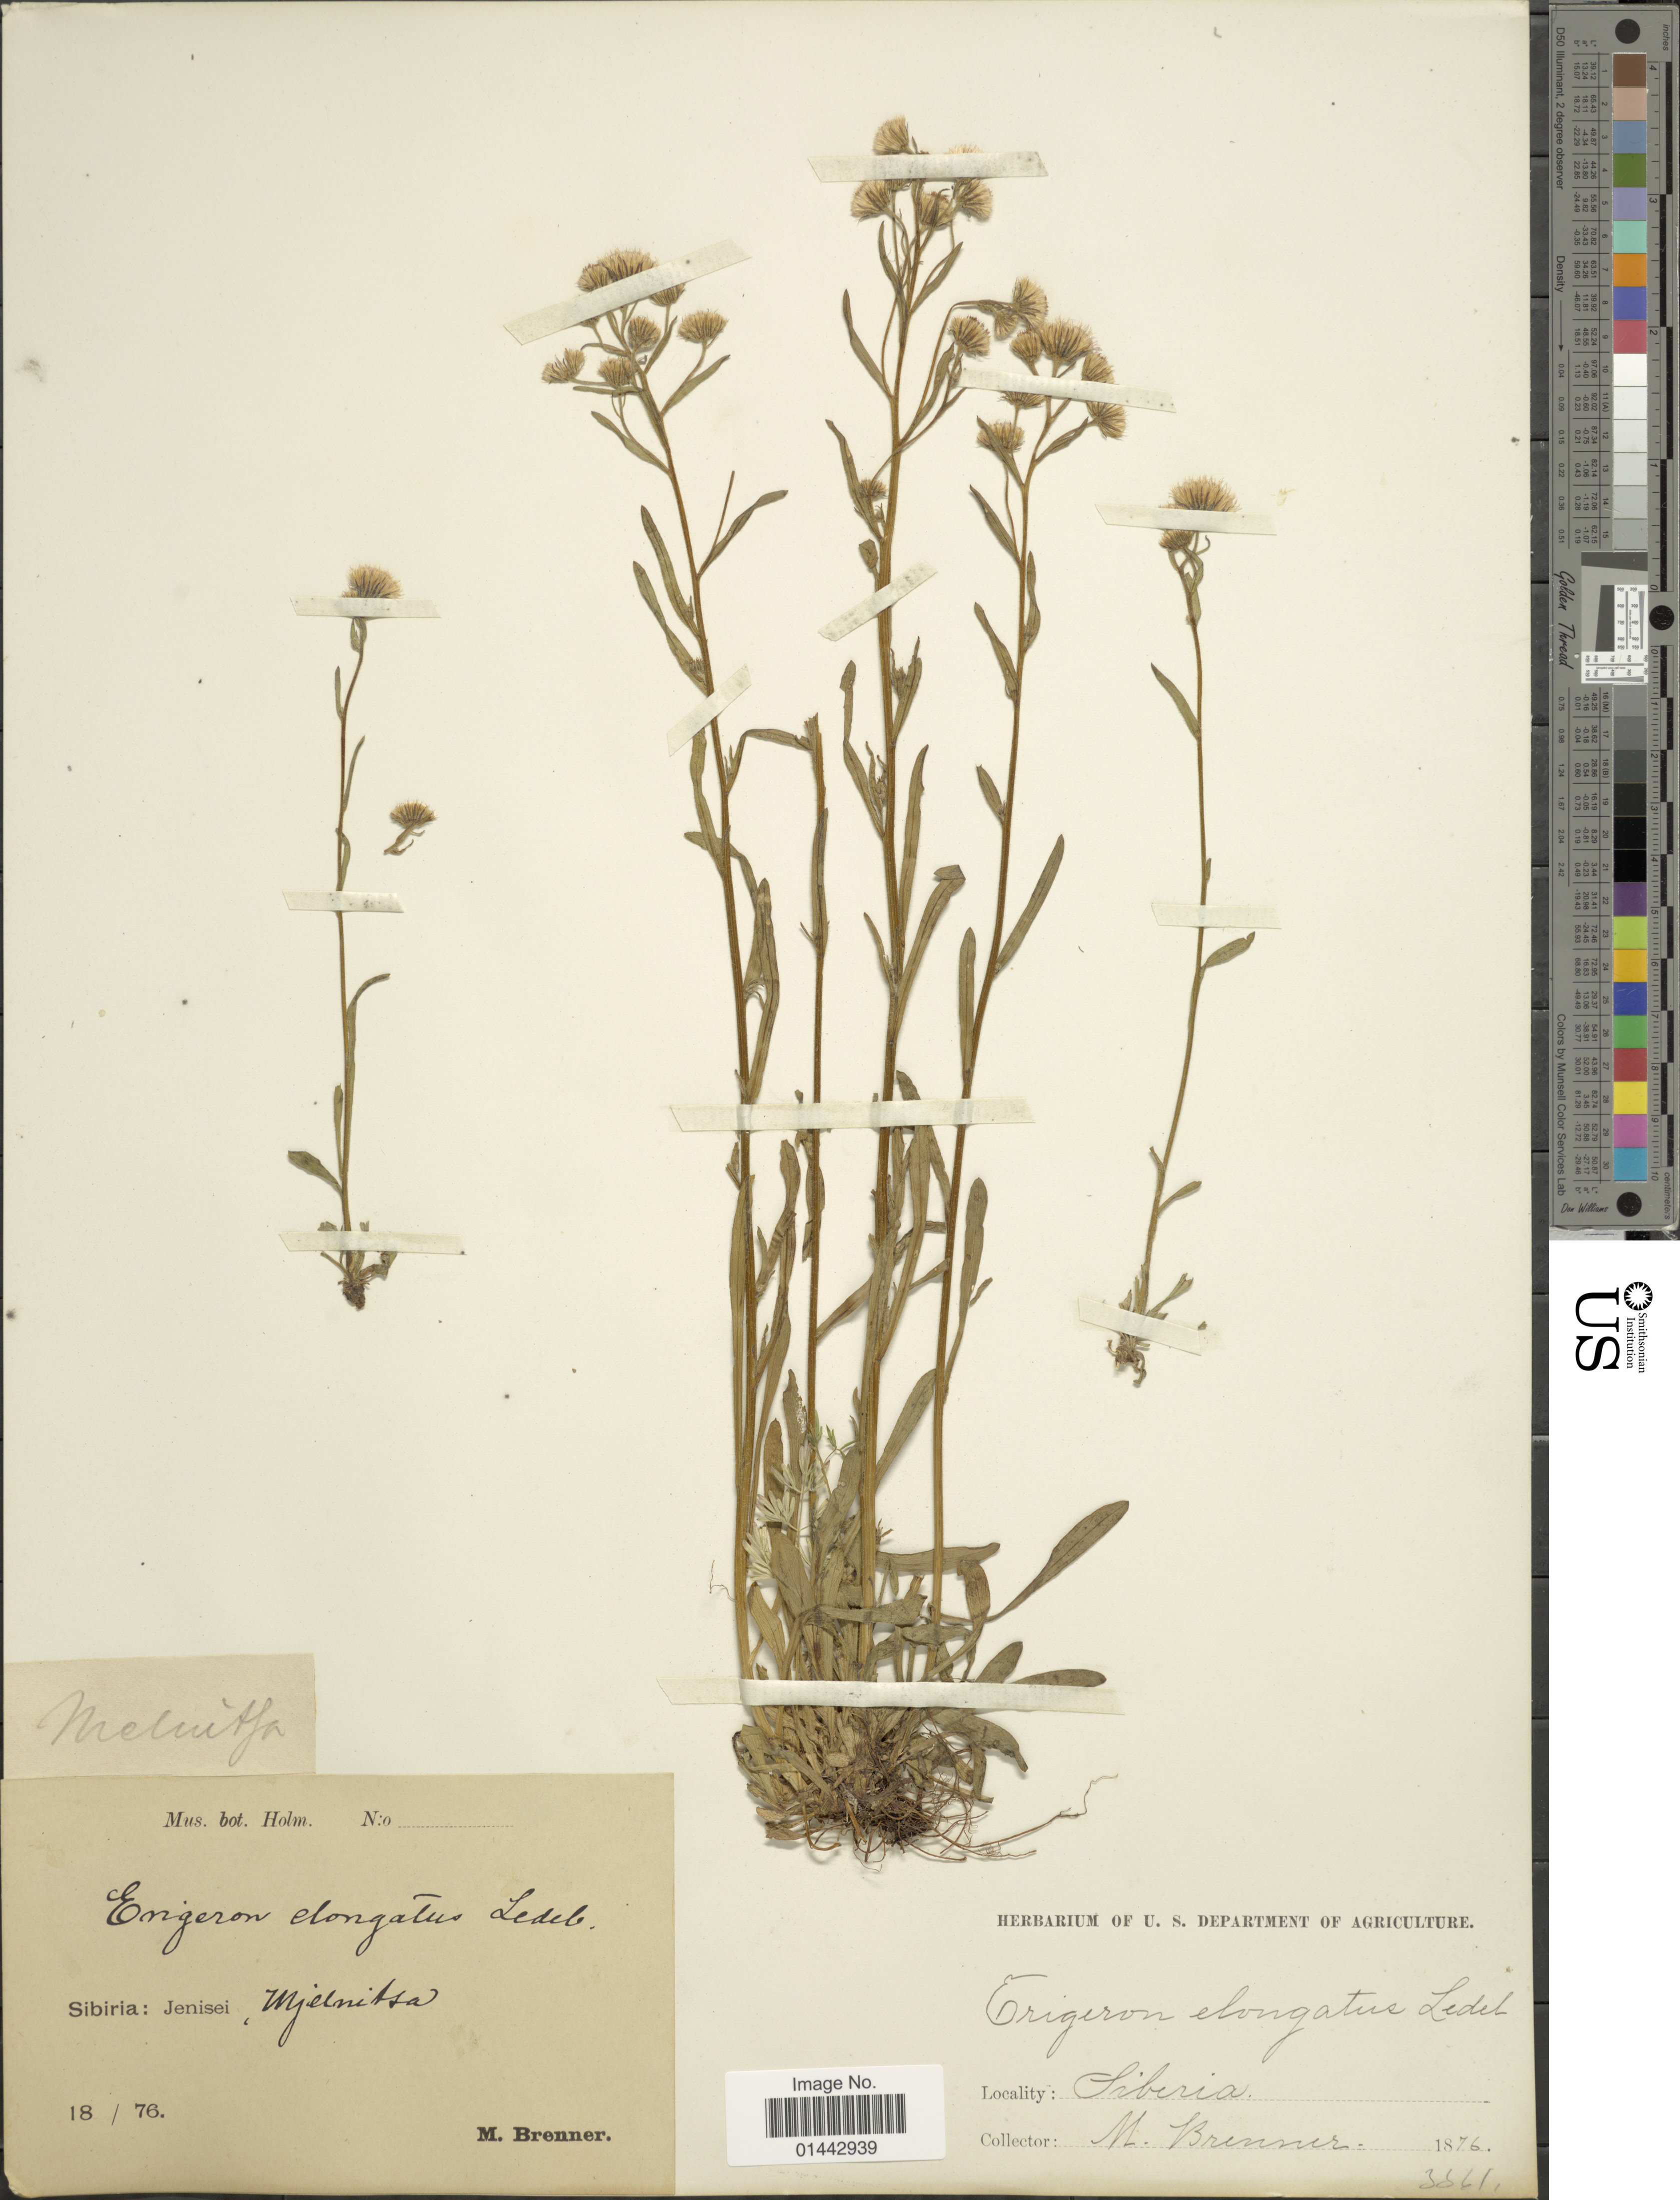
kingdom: Plantae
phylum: Tracheophyta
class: Magnoliopsida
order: Asterales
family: Asteraceae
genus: Erigeron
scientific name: Erigeron acris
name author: L.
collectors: M. Brenner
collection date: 1876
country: Russian Federation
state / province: Irkutsk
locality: Sibiria: Jenisei, Mjelnitsa. (Yenisey, Melnitsa)